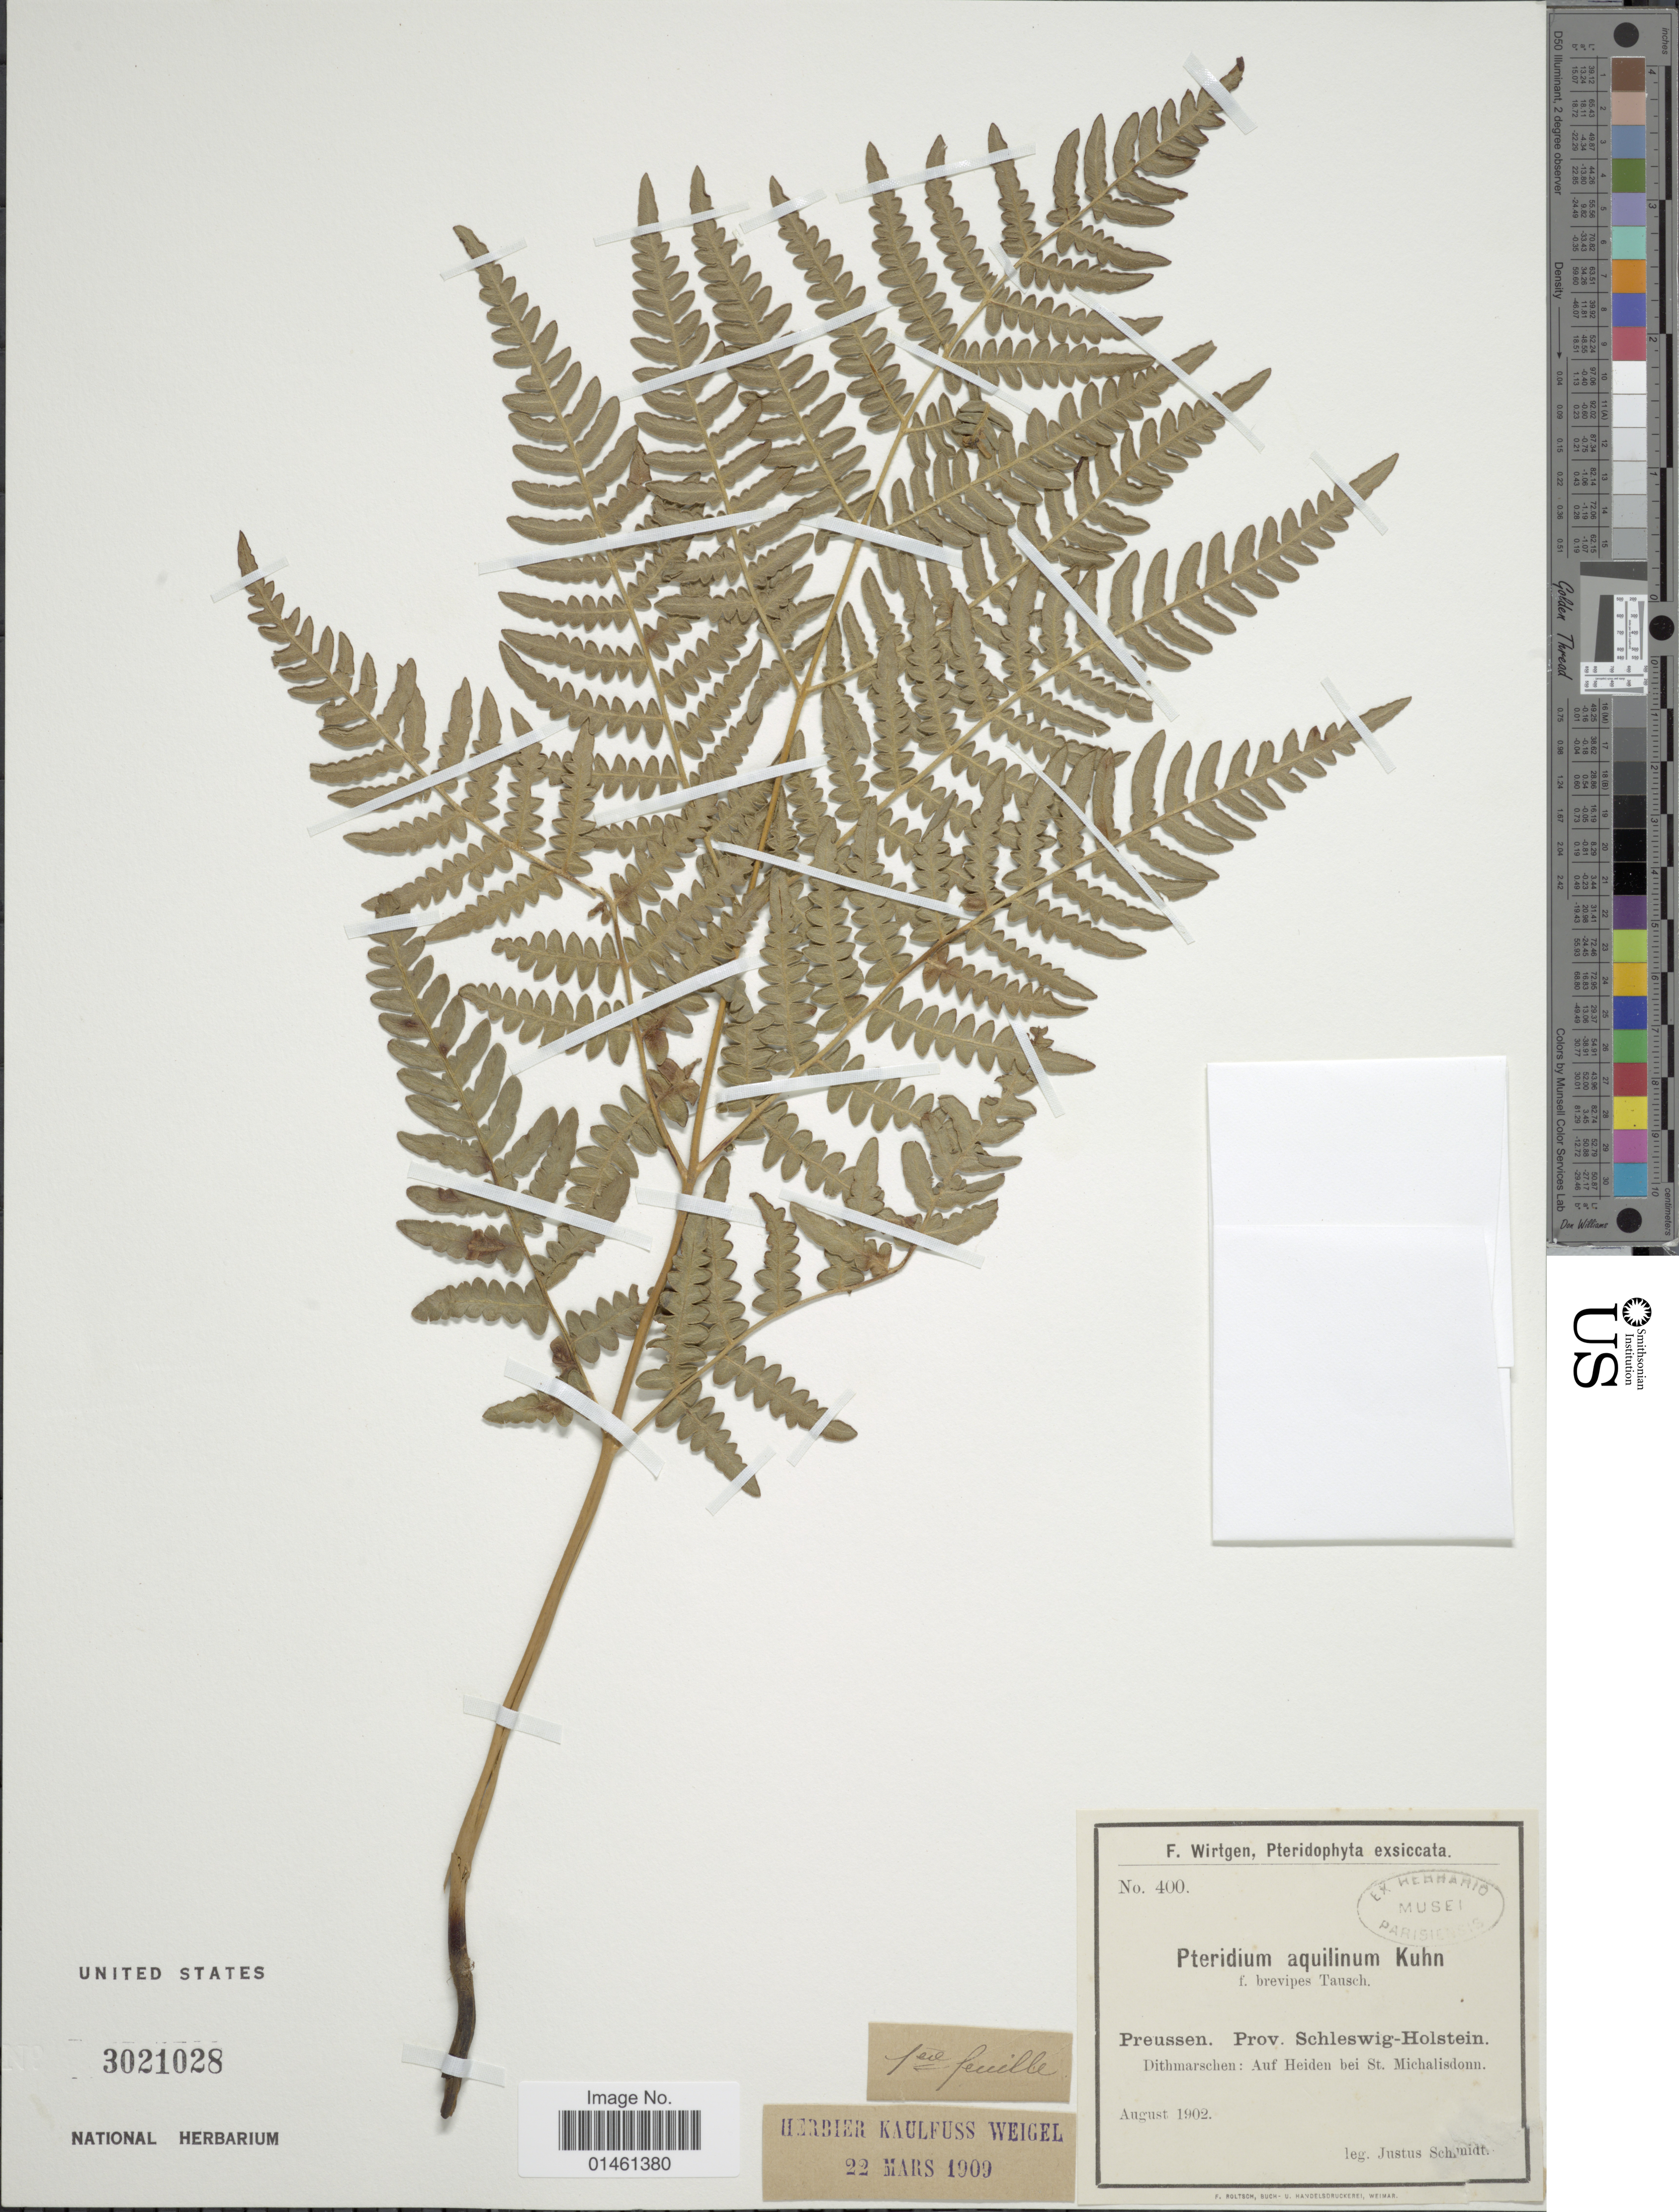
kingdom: Plantae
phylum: Tracheophyta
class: Polypodiopsida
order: Polypodiales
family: Dennstaedtiaceae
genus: Pteridium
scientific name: Pteridium aquilinum var. typicum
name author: R.M. Tryon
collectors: J. Schmidt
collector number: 400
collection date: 1902-08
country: Germany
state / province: Schleswig-Holstein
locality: Preussen, Prov. Schleswig-Holstein, Ditmarschen auf Heiden bei St. Michalisdonn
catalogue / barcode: US 3021028